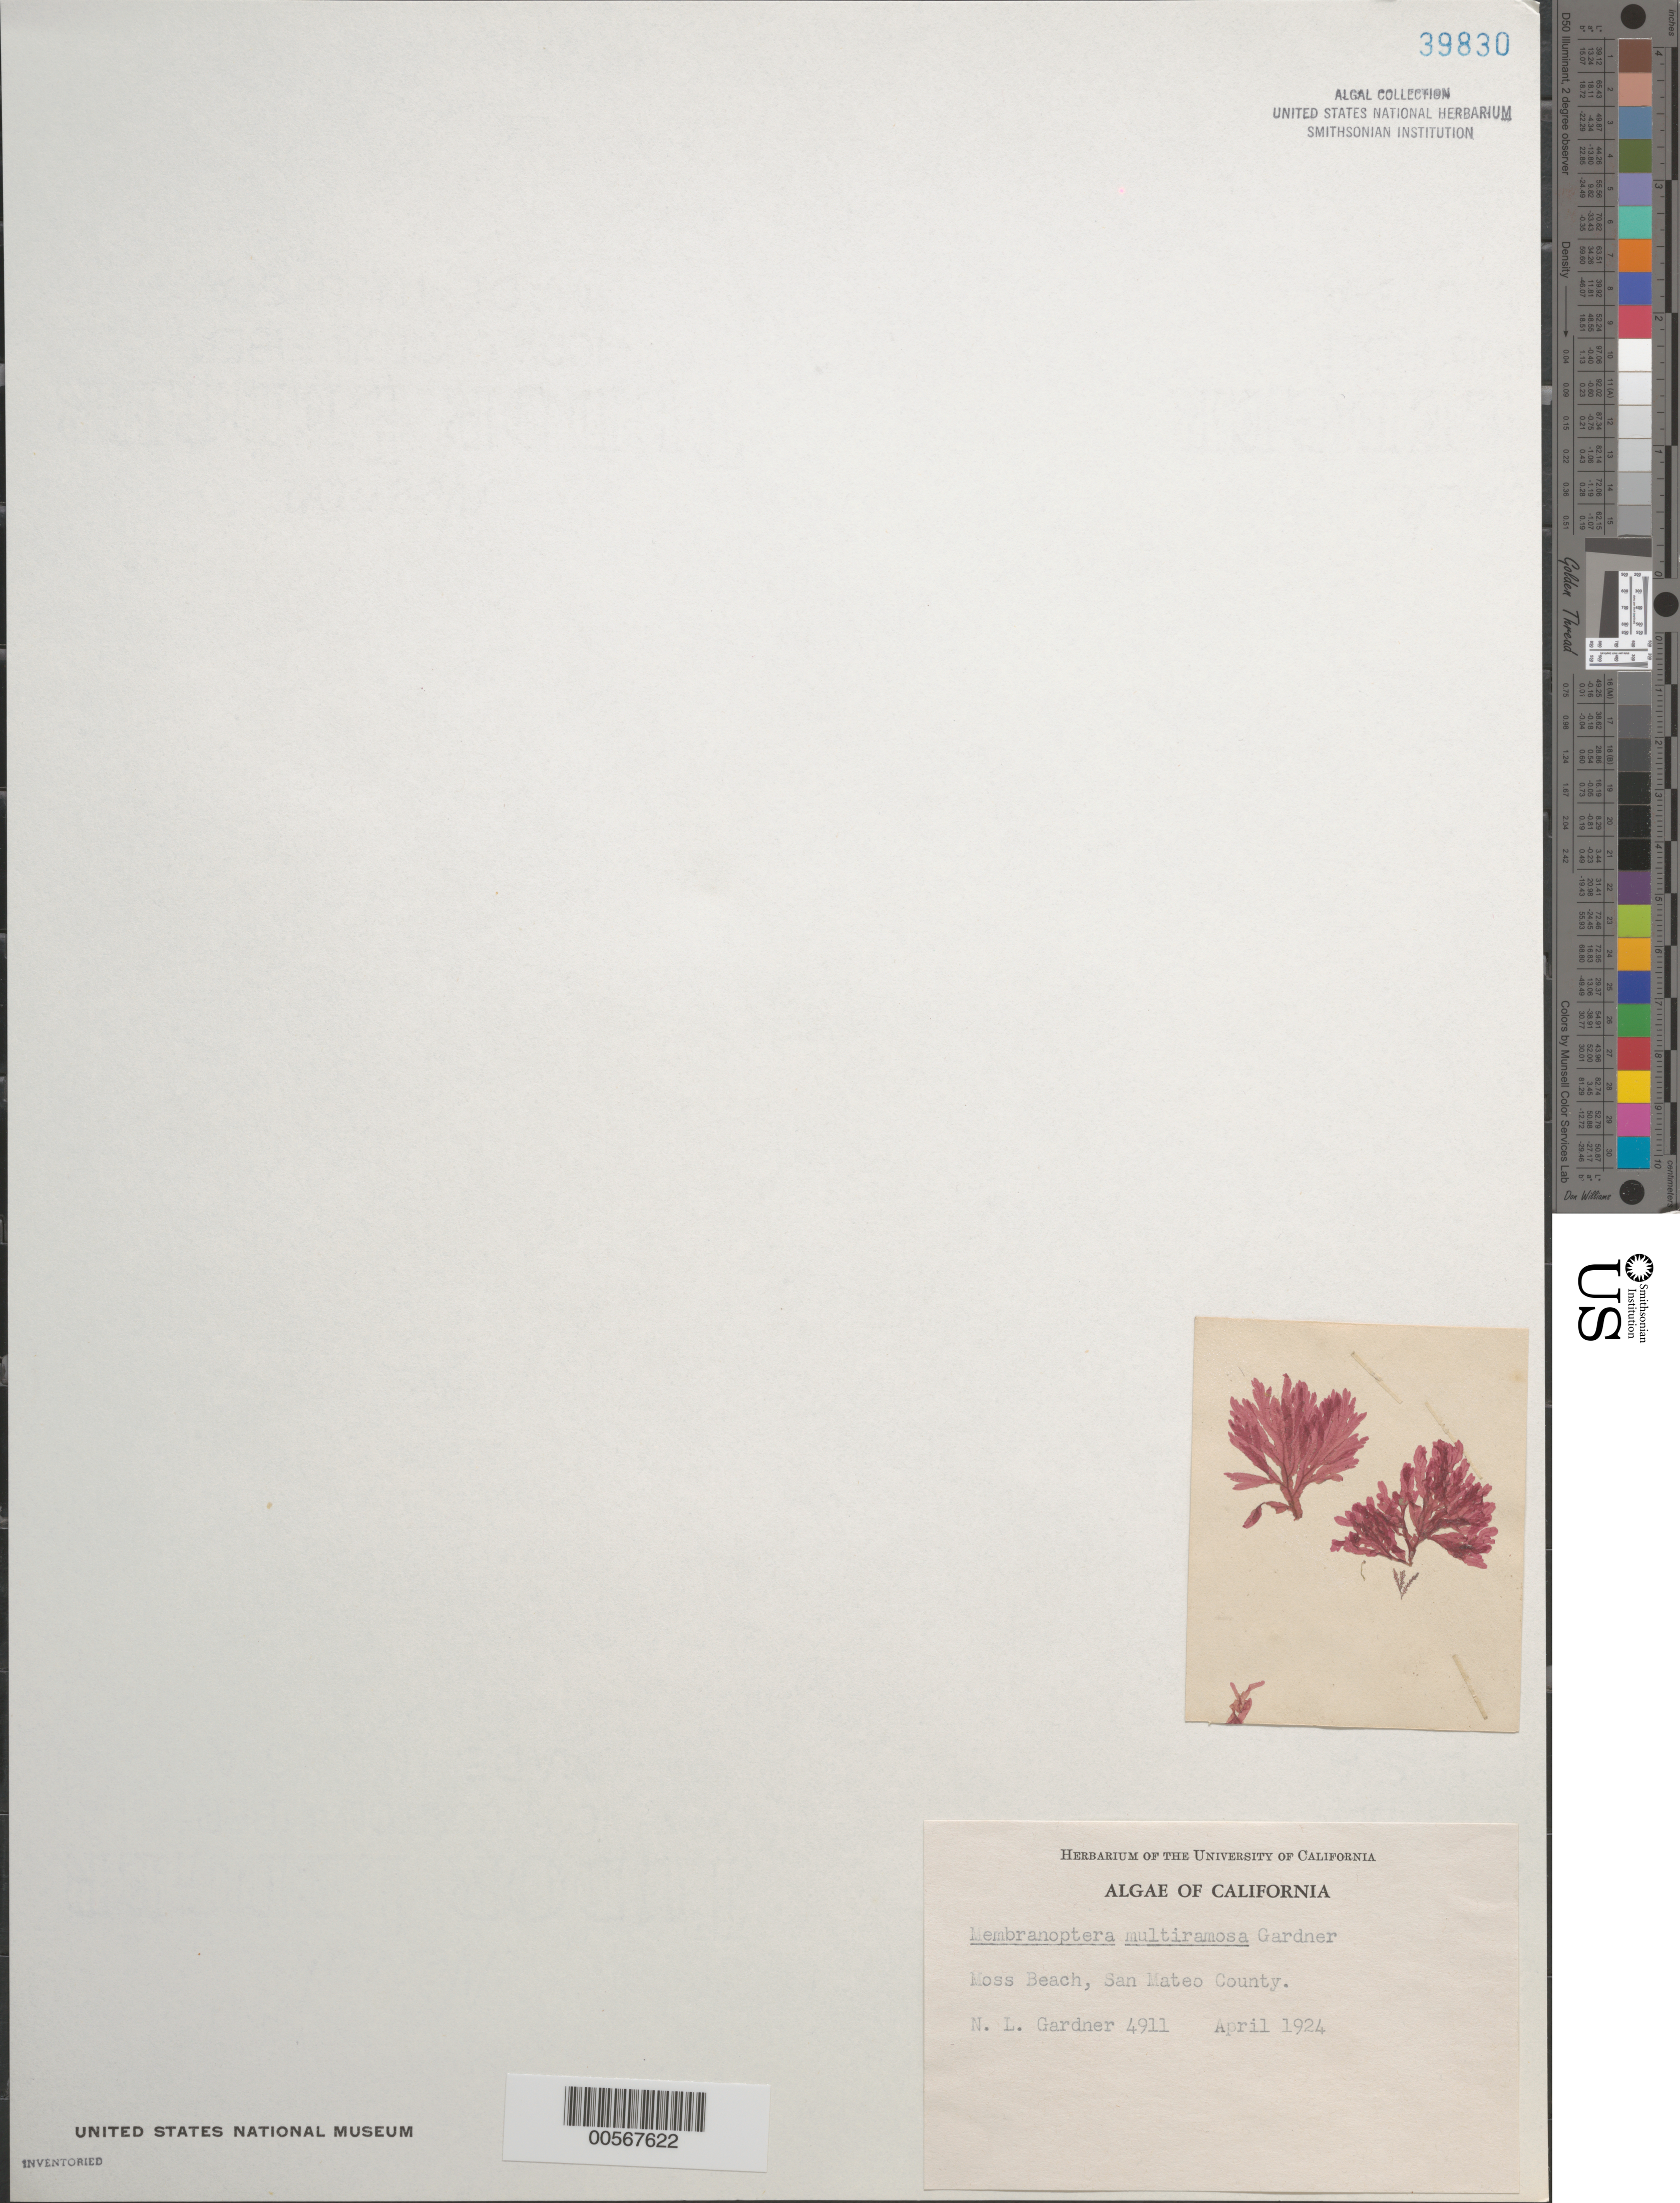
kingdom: Plantae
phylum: Rhodophyta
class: Florideophyceae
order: Ceramiales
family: Delesseriaceae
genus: Membranoptera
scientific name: Membranoptera platyphylla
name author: (Setch. & N.L. Gardner) Kylin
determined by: Algae name updating Project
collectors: N. Gardner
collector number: NLG 4911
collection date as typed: Apr 1924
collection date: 1924-04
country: United States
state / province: California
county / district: San Mateo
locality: Moss Beach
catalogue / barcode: US 39830